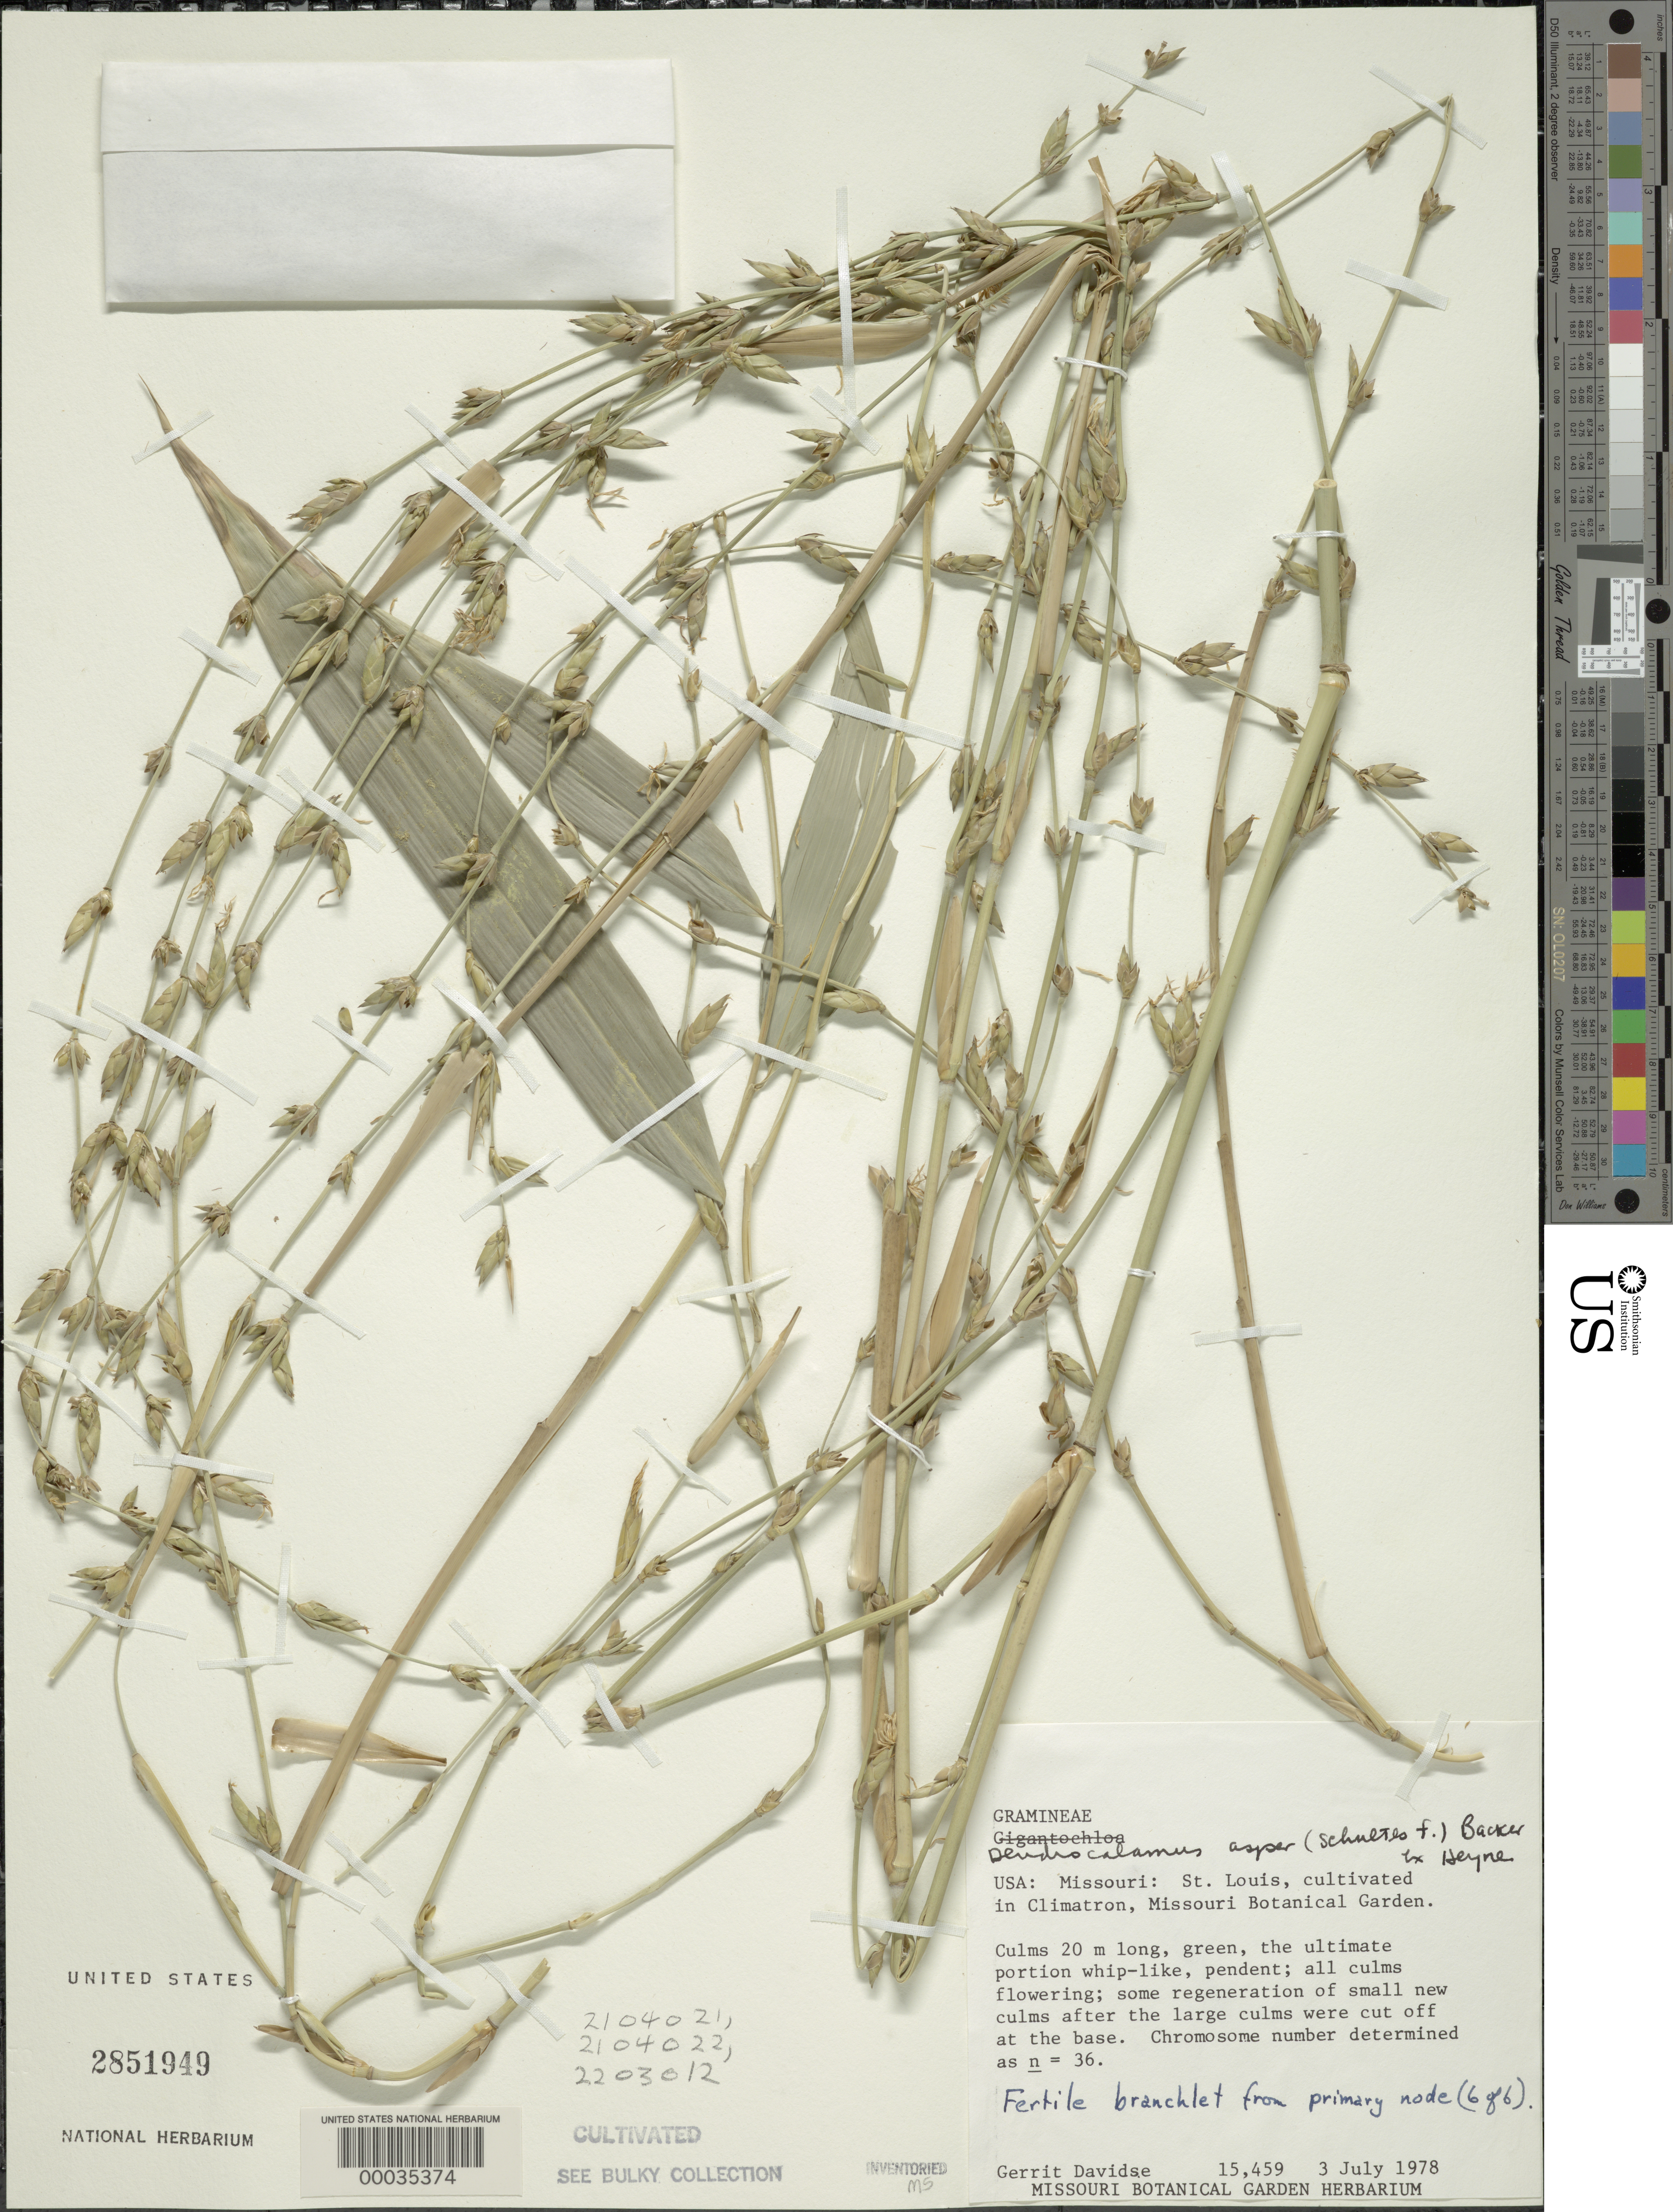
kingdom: Plantae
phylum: Tracheophyta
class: Liliopsida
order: Poales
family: Poaceae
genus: Dendrocalamus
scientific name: Dendrocalamus asper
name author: (Schult. & Schult. f.) Backer ex K. Heyne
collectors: G. Davidse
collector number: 15459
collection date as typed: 03 Jul 1978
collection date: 1978-07-03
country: United States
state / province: Missouri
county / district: Saint Louis City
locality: Missouri botanical gardens-st. louis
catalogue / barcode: US 2851949